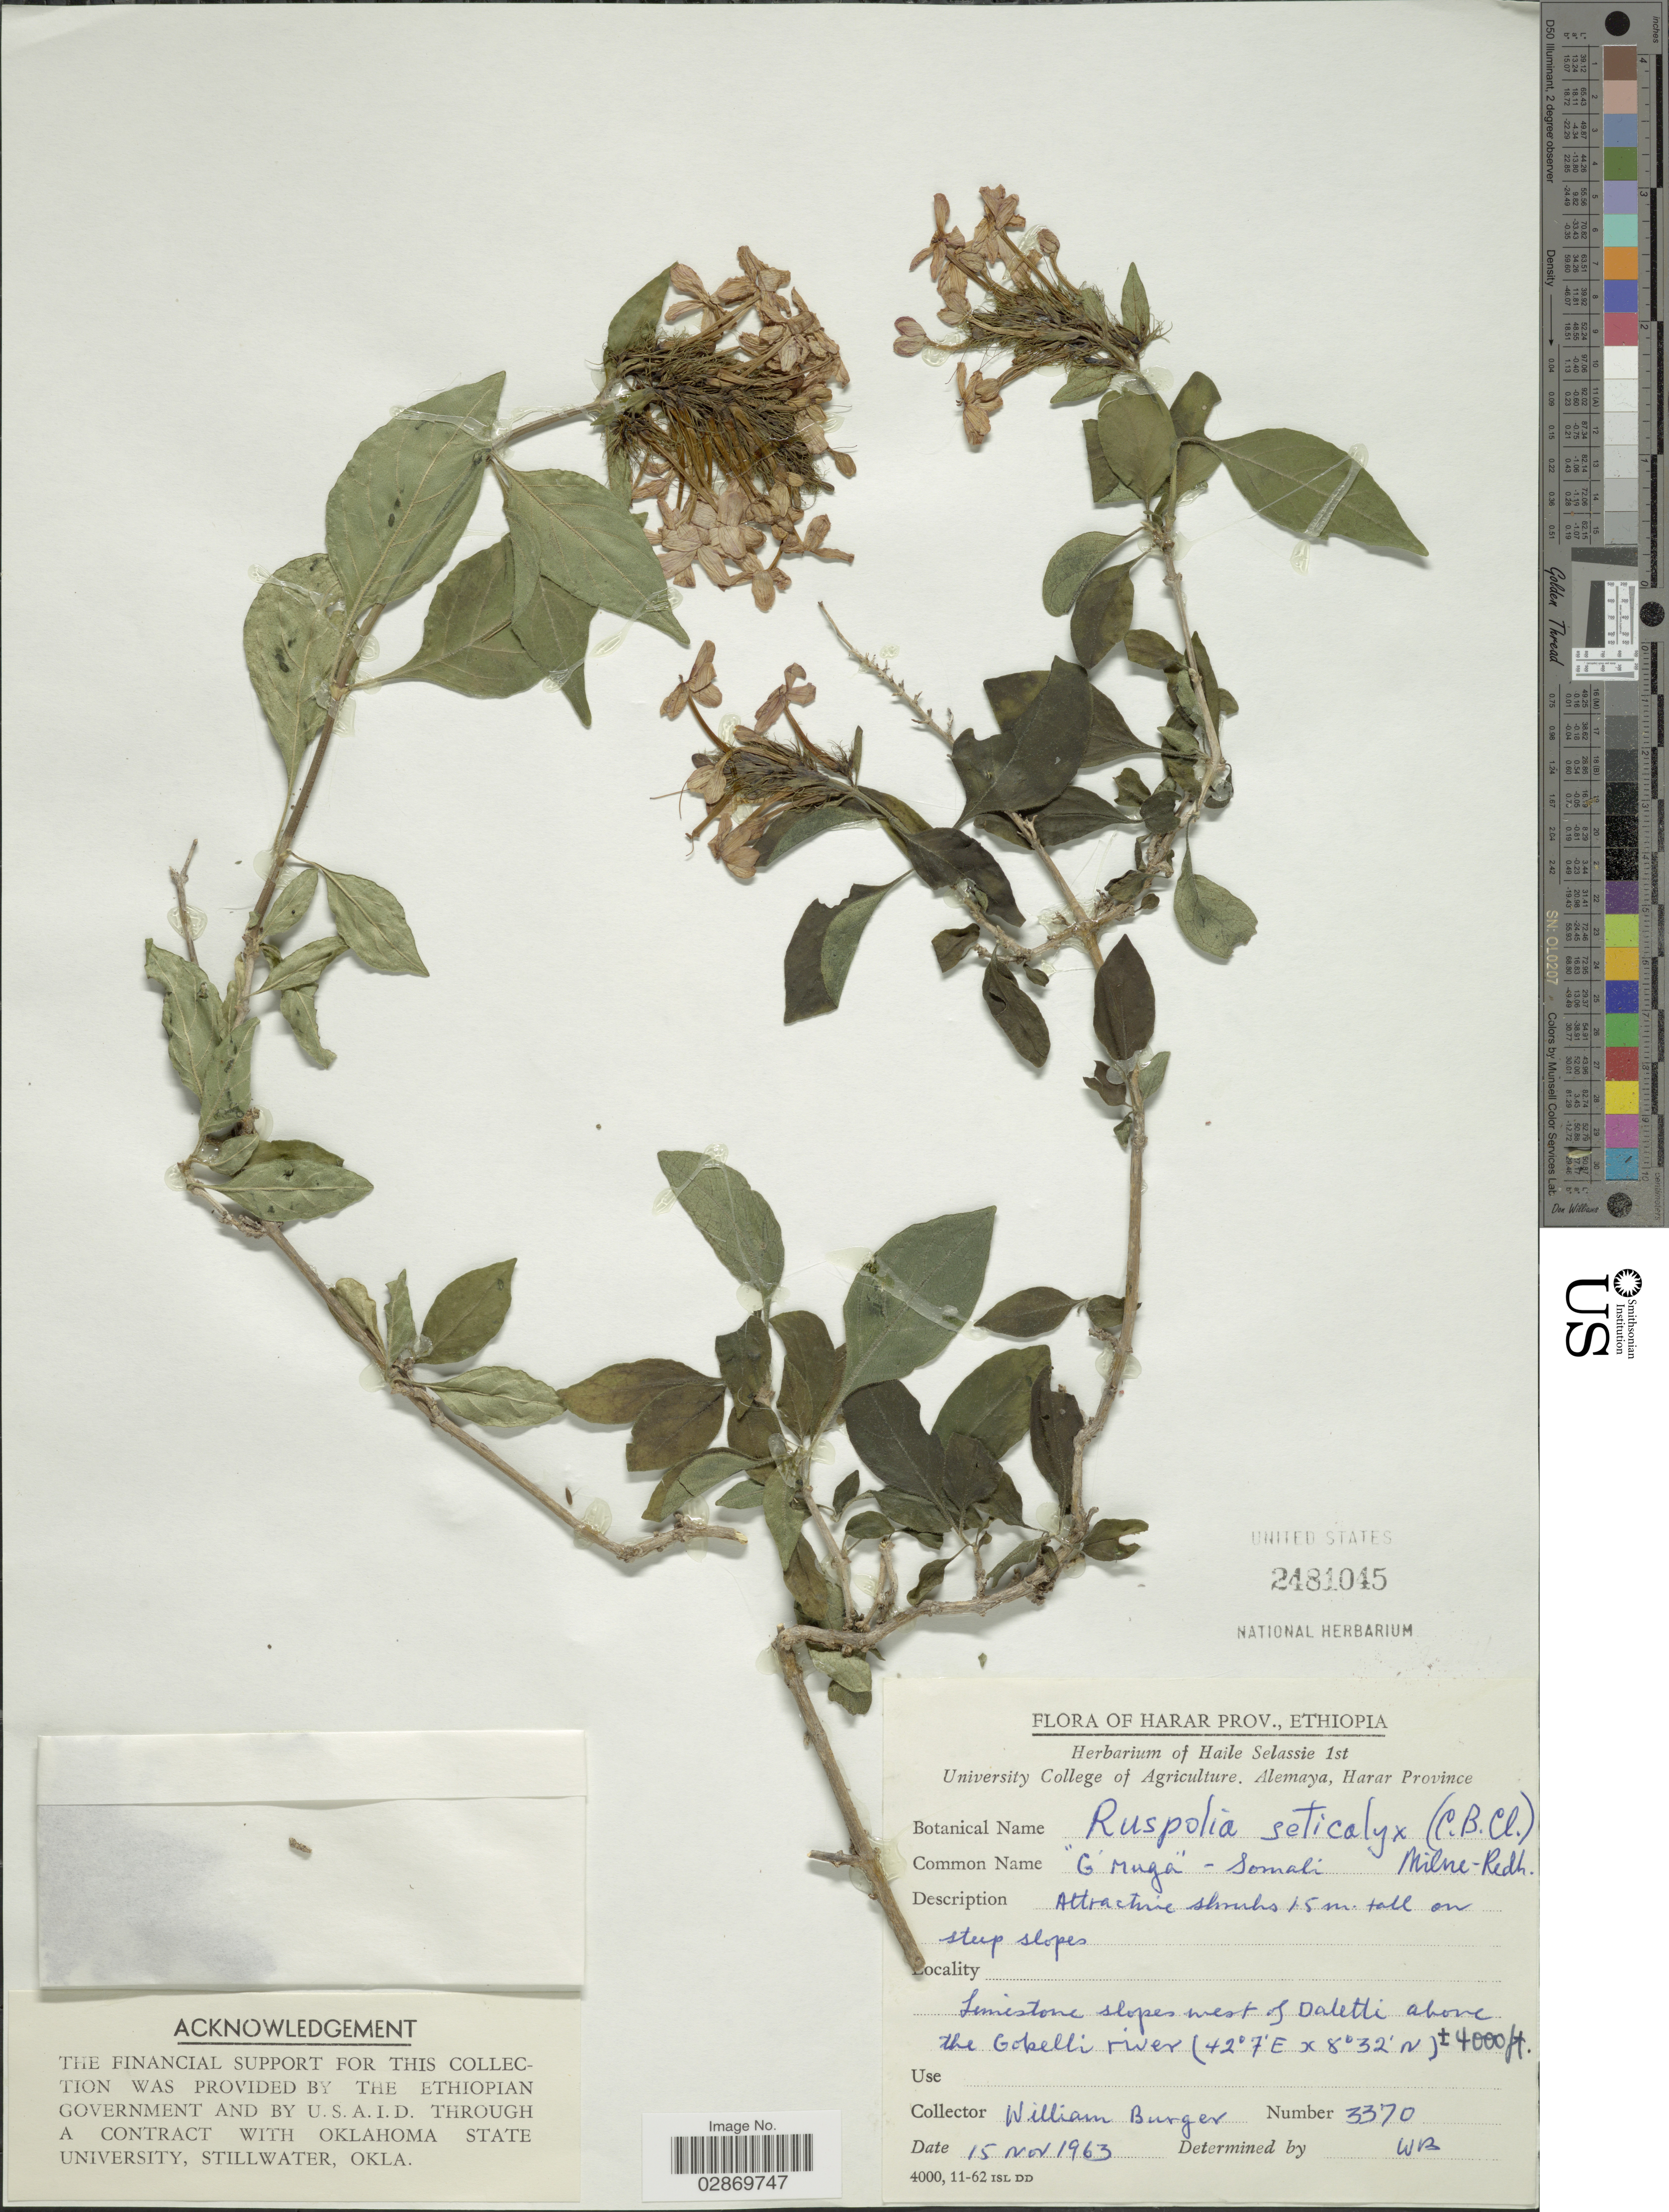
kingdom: Plantae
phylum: Tracheophyta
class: Magnoliopsida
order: Lamiales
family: Acanthaceae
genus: Ruspolia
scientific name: Ruspolia seticalyx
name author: (C.B. Clarke) Milne-Redh.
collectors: W. Burger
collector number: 3370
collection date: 1963-11-15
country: Ethiopia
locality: Harar Prov., Limestone slopes west of Daletti above the Gobelli river.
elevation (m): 1219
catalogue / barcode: US 2481045